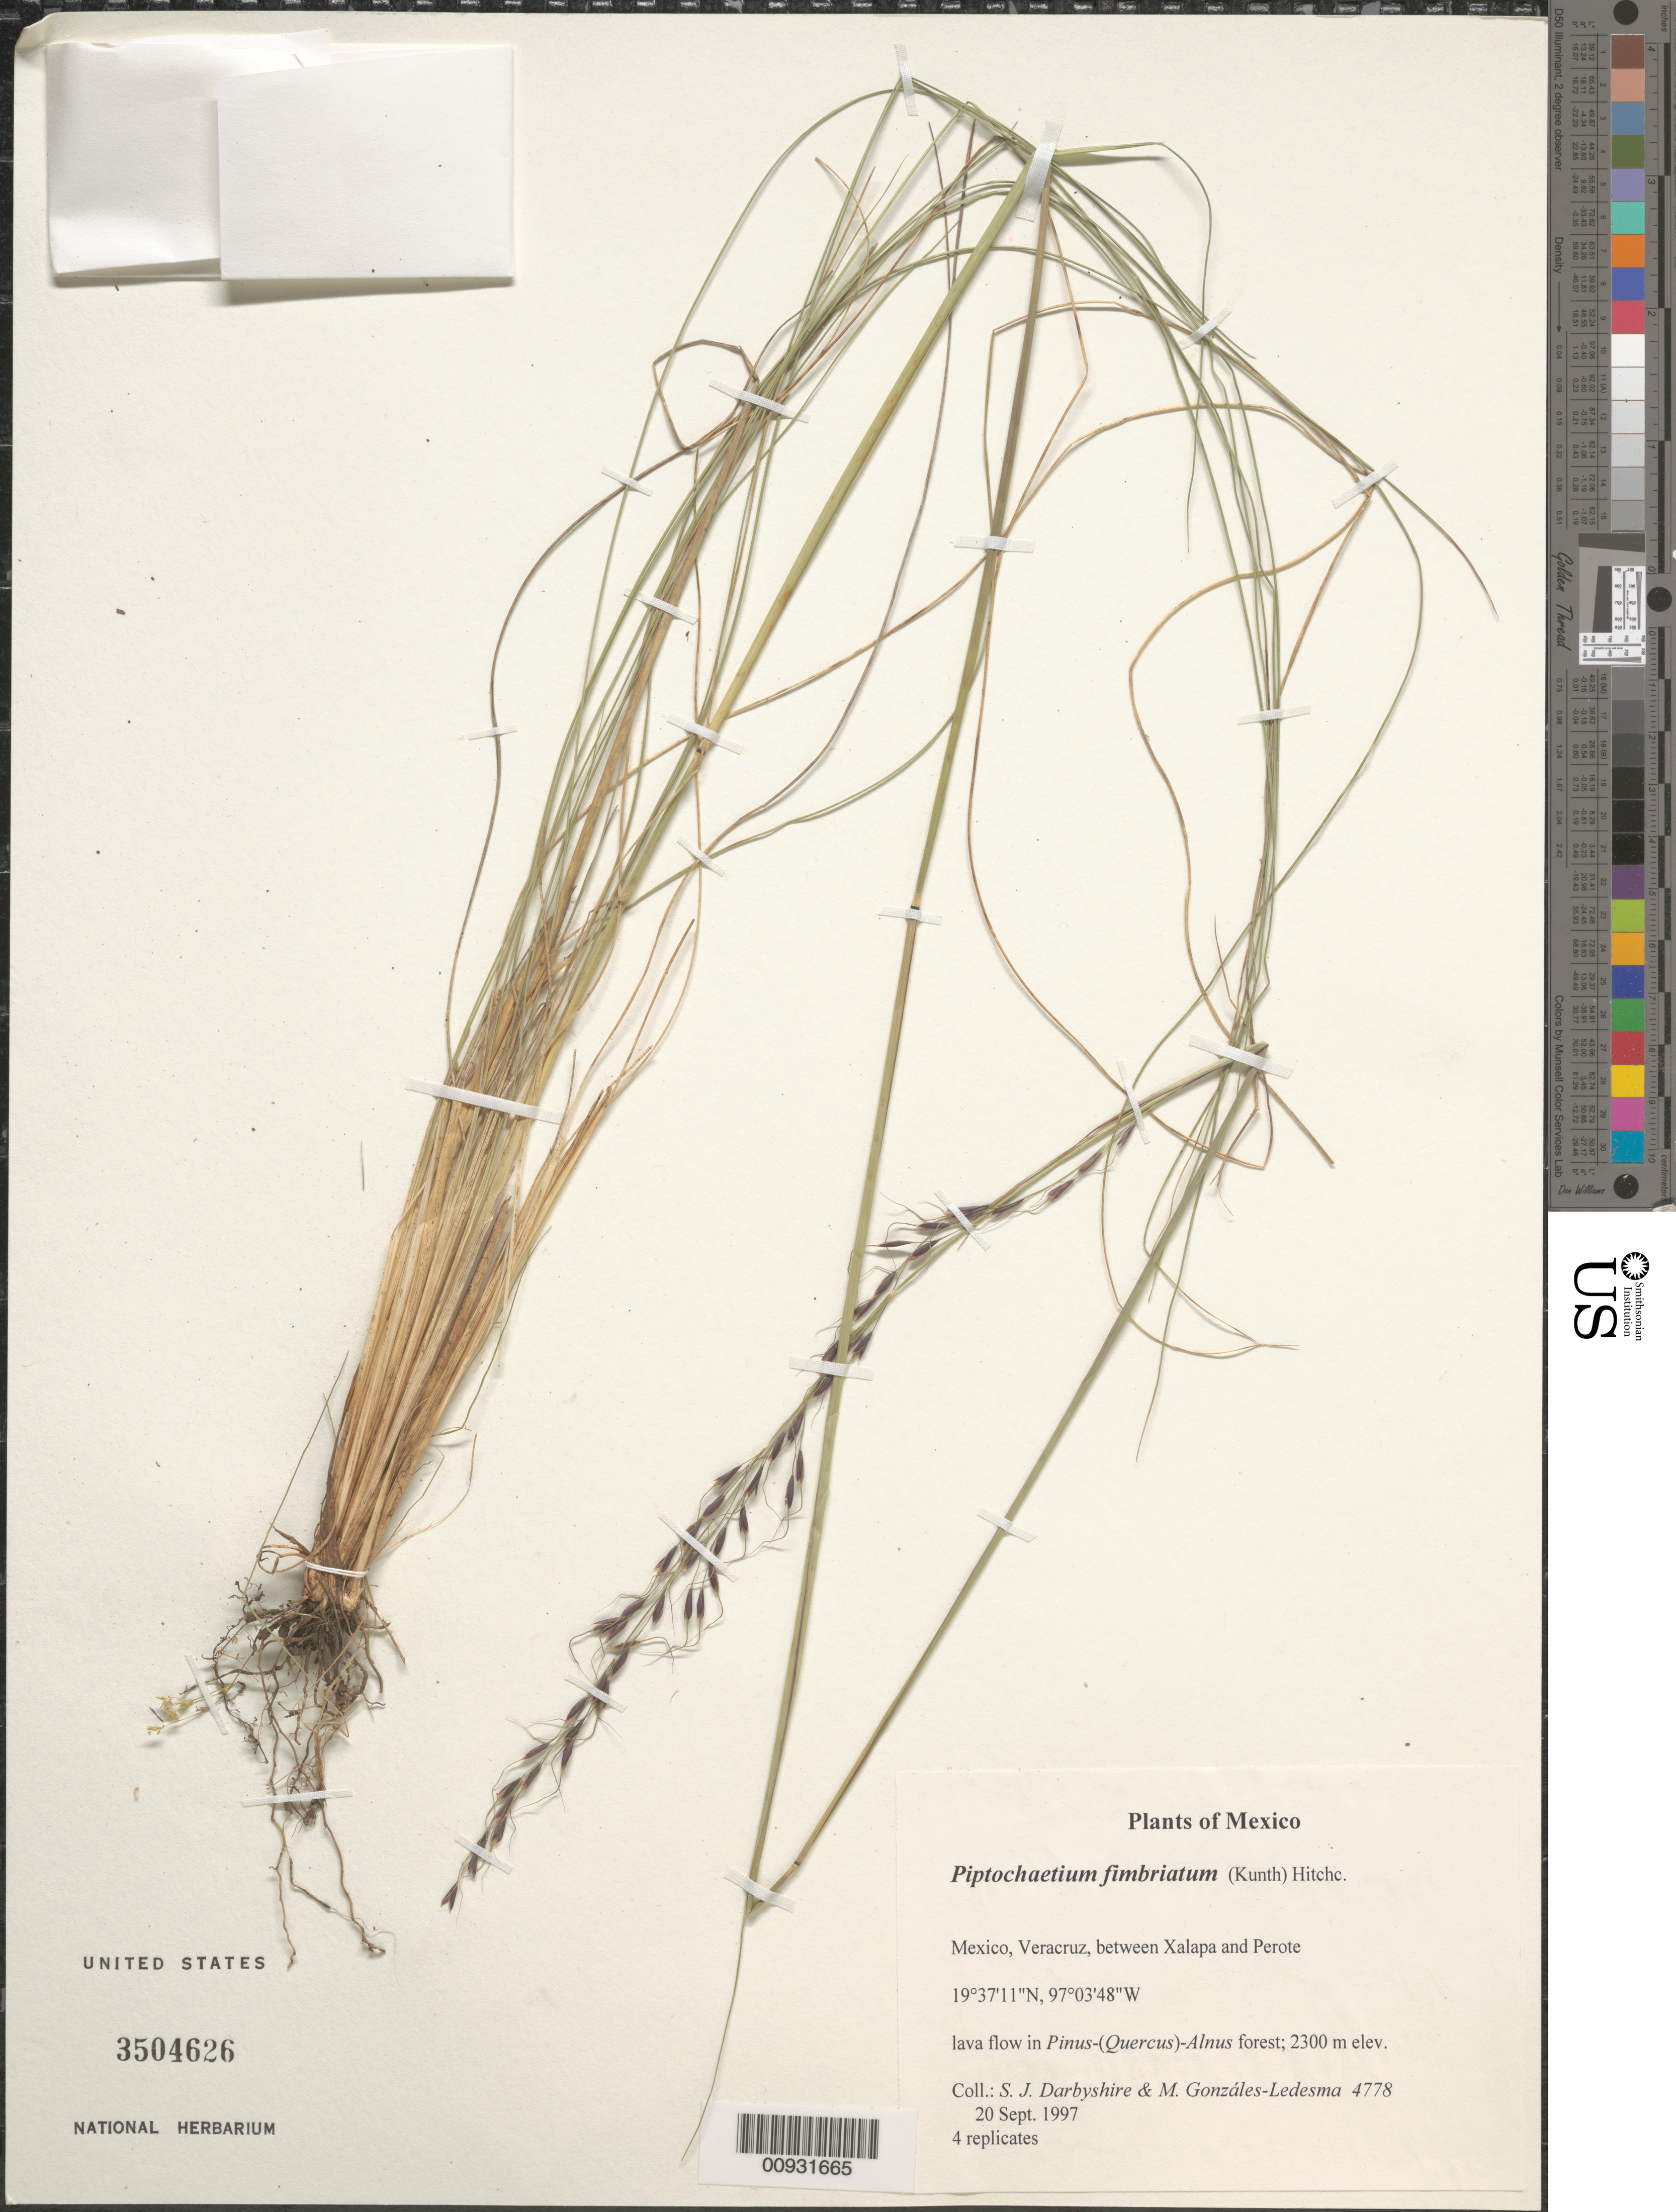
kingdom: Plantae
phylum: Tracheophyta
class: Liliopsida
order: Poales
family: Poaceae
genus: Piptochaetium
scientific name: Piptochaetium fimbriatum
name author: (Kunth) Hitchc.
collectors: S. Darbyshire & M. González-Ledesma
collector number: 4778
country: Mexico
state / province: Veracruz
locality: Between Xalapa and Perote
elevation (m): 2300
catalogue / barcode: US 3504626